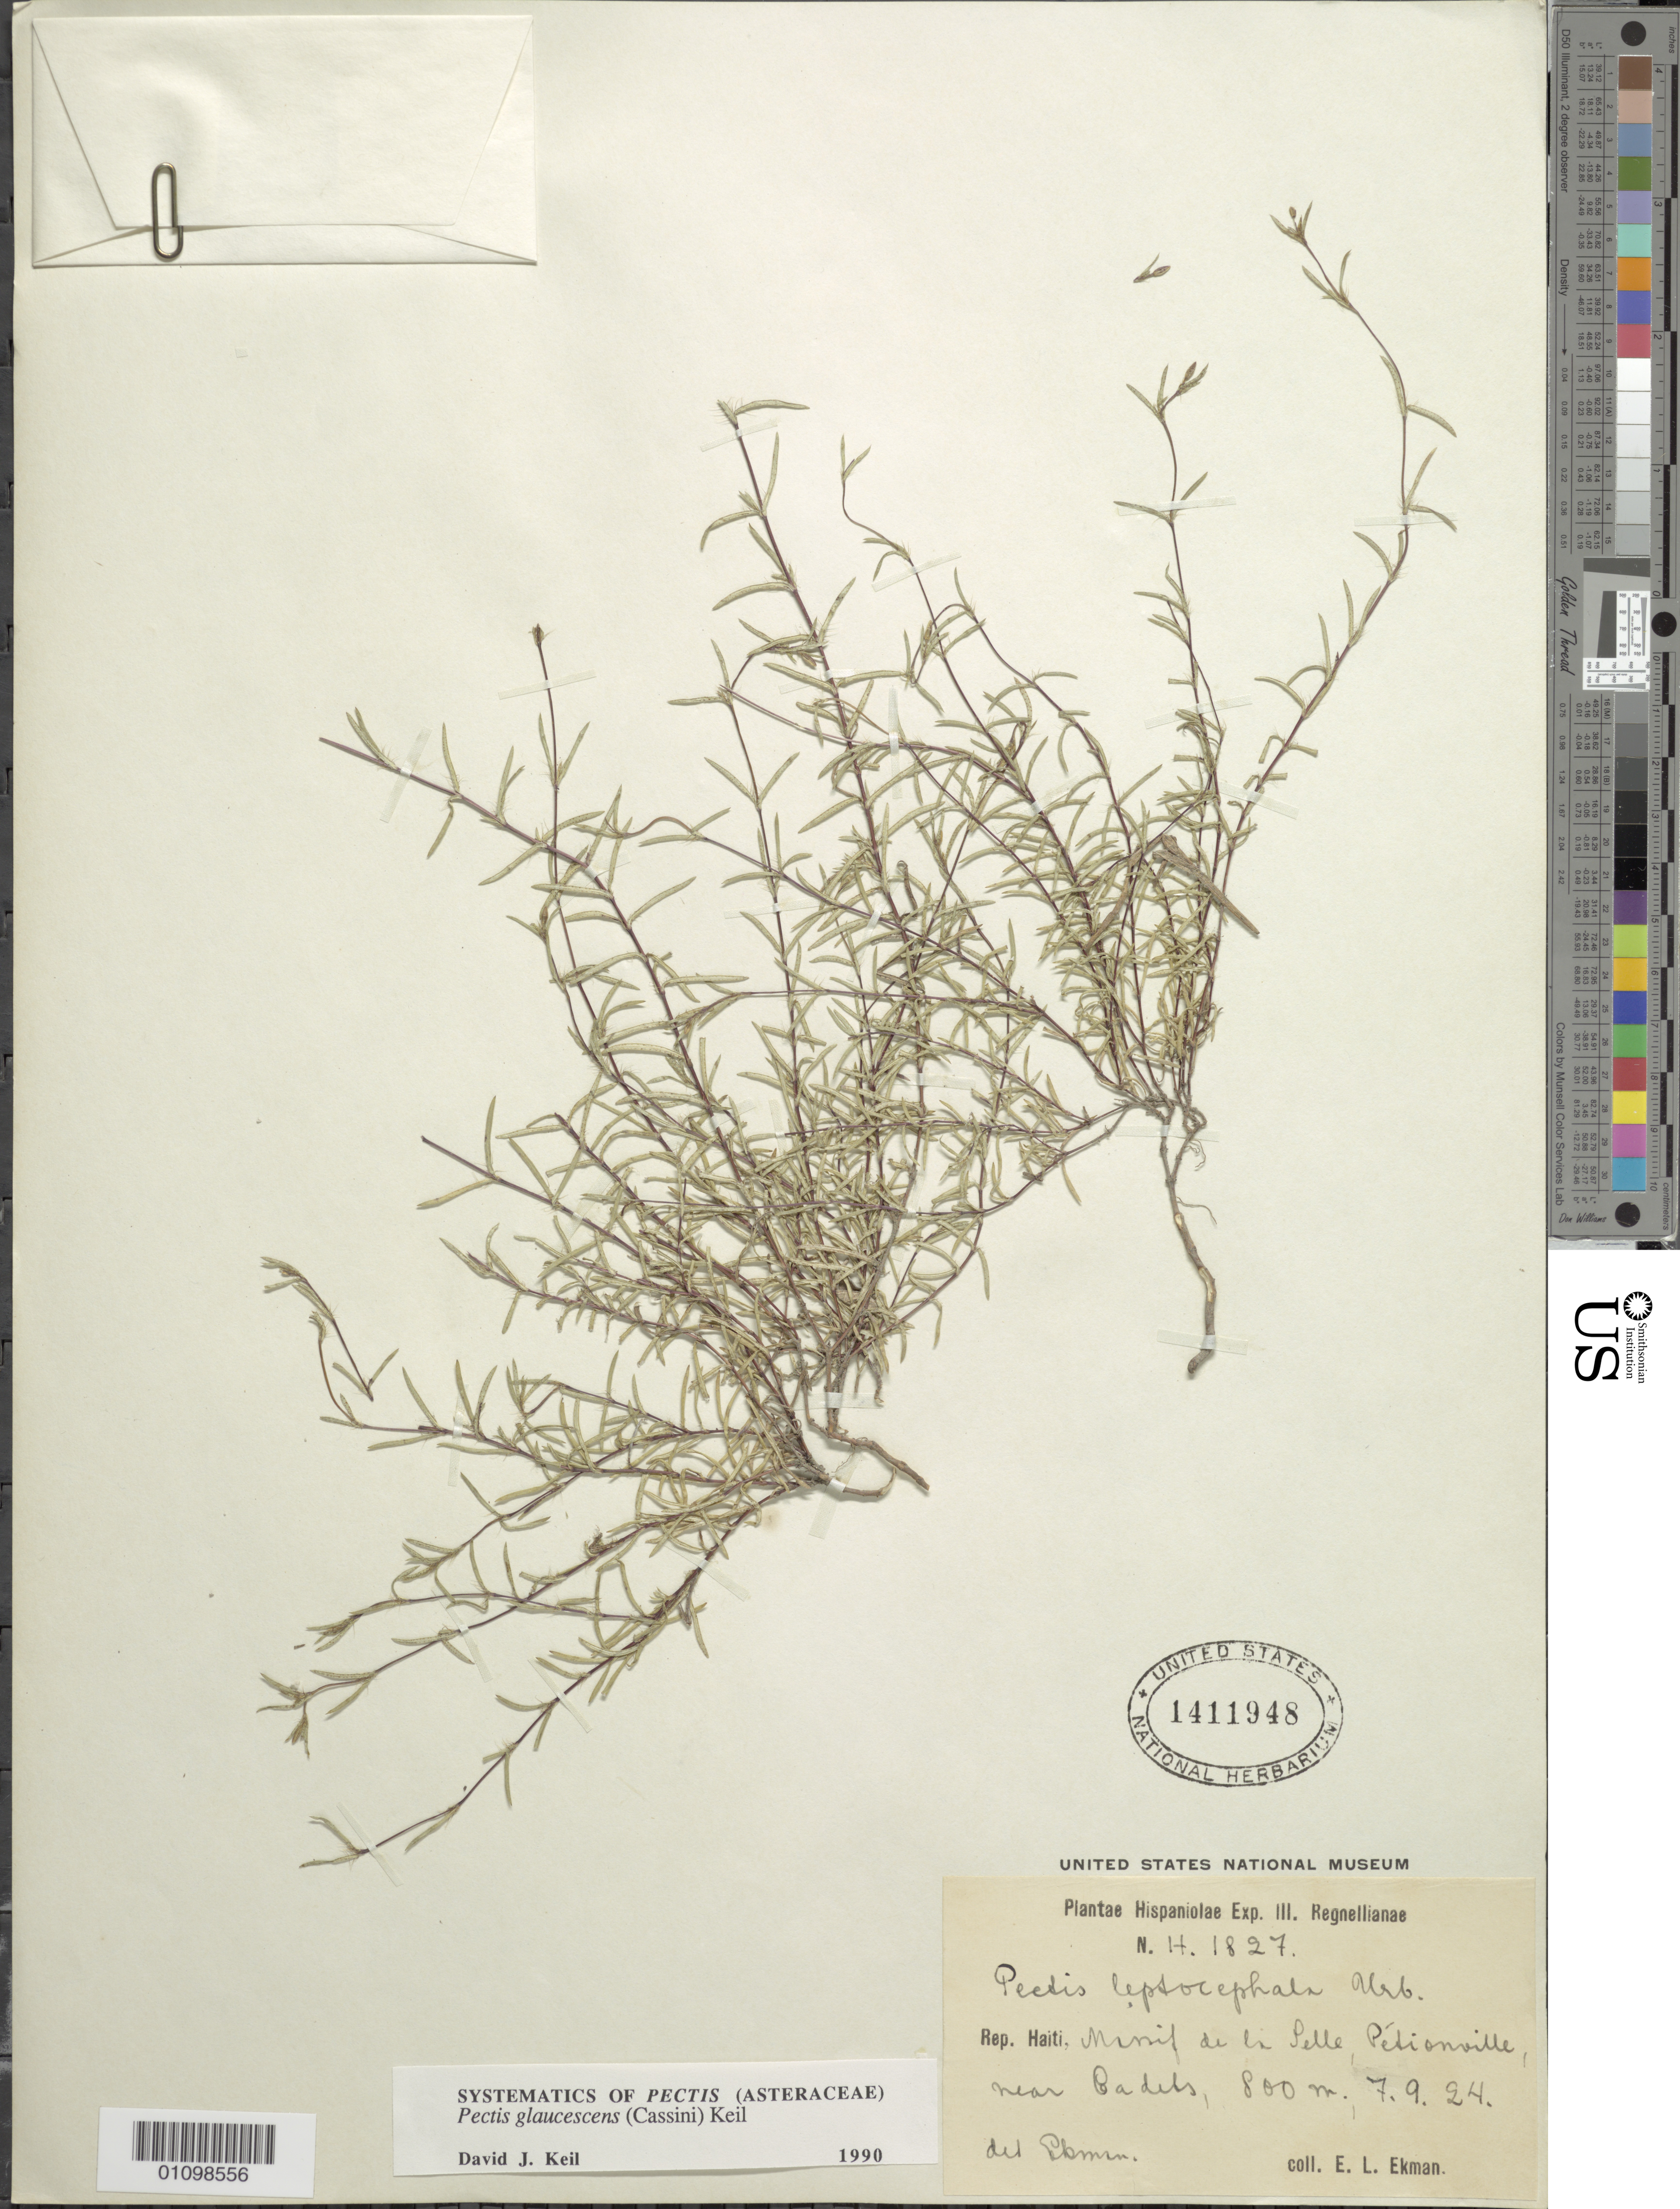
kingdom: Plantae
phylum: Tracheophyta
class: Magnoliopsida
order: Asterales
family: Asteraceae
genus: Pectis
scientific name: Pectis glaucescens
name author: (Cass.) D.J. Keil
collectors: E. L. Ekman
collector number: H 1827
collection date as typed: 07 Sep 1924 or 09 Jul 1924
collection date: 1924-07-09 or 1924-09-07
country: Haiti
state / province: Grand'Anse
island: Hispaniola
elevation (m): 800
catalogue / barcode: US 1411948